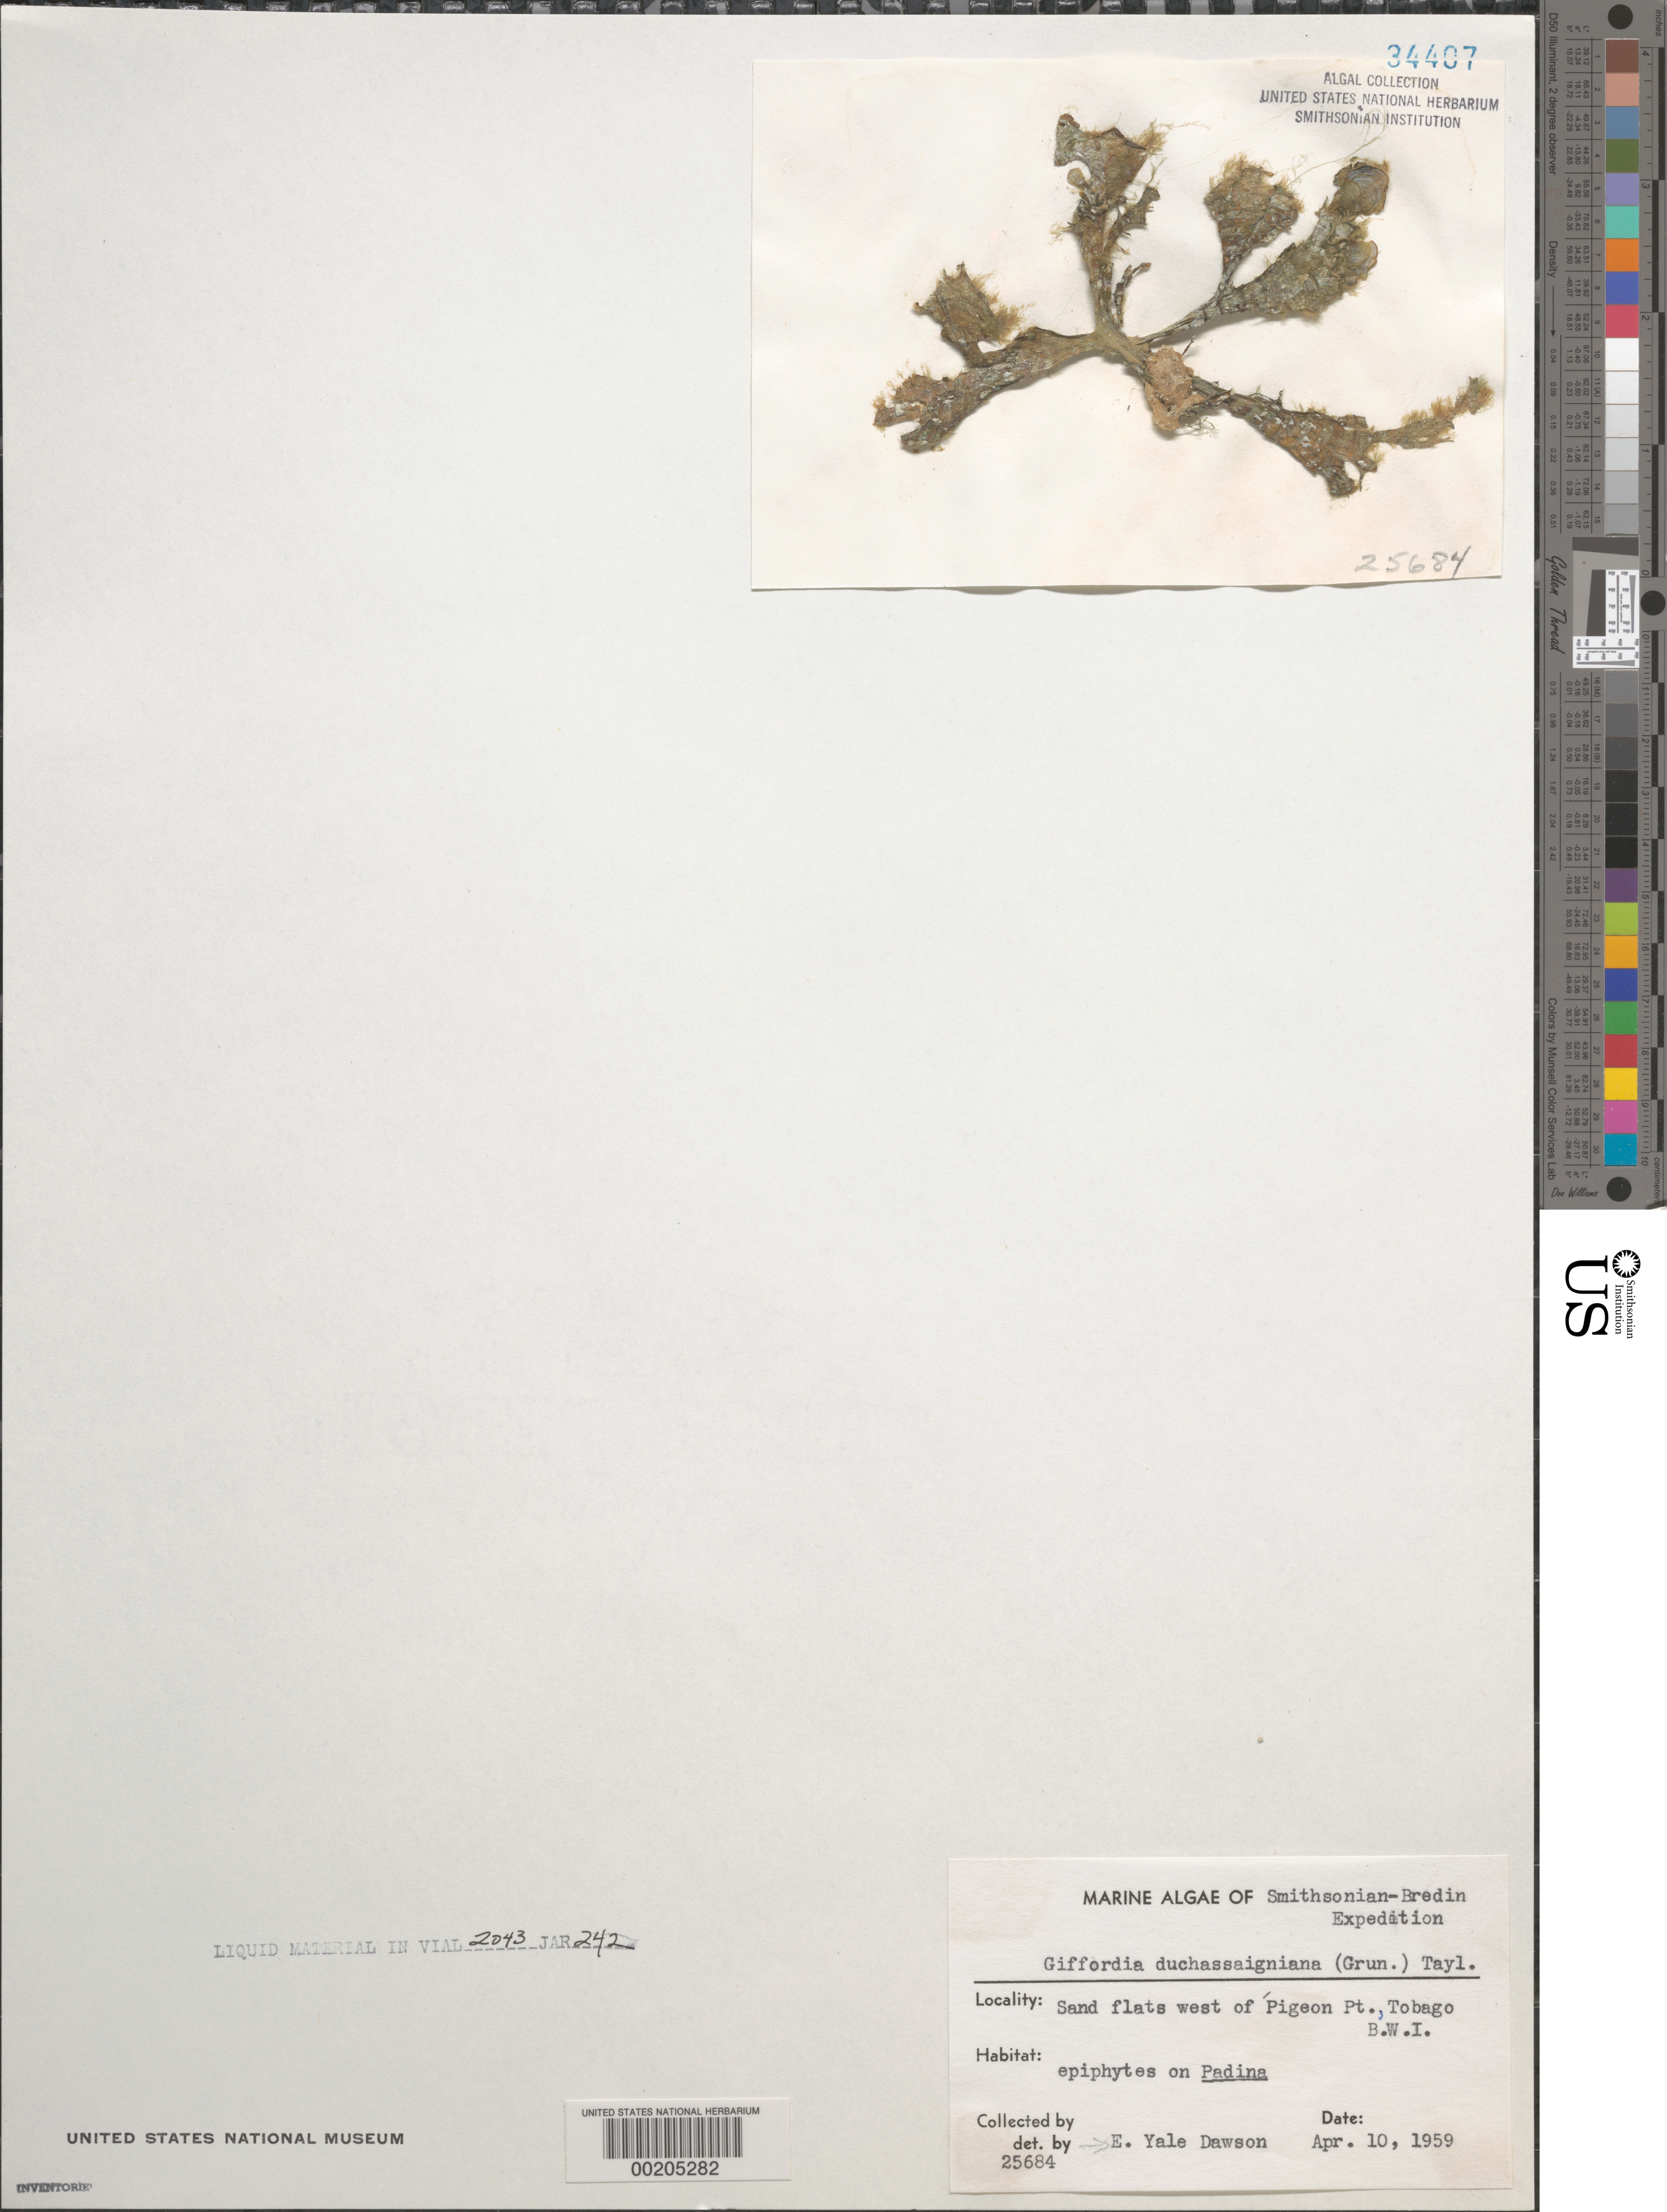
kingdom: Chromista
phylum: Ochrophyta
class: Phaeophyceae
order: Ectocarpales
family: Acinetosporaceae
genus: Giffordia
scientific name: Giffordia duchassaingiana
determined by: Dawson, E. Y.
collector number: EYD 25684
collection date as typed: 10 Apr 1959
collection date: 1959-04-10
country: Trinidad and Tobago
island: Tobago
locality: West of Pigeon Point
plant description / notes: Smithsonian-Bredin Expedition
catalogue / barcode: US 34407